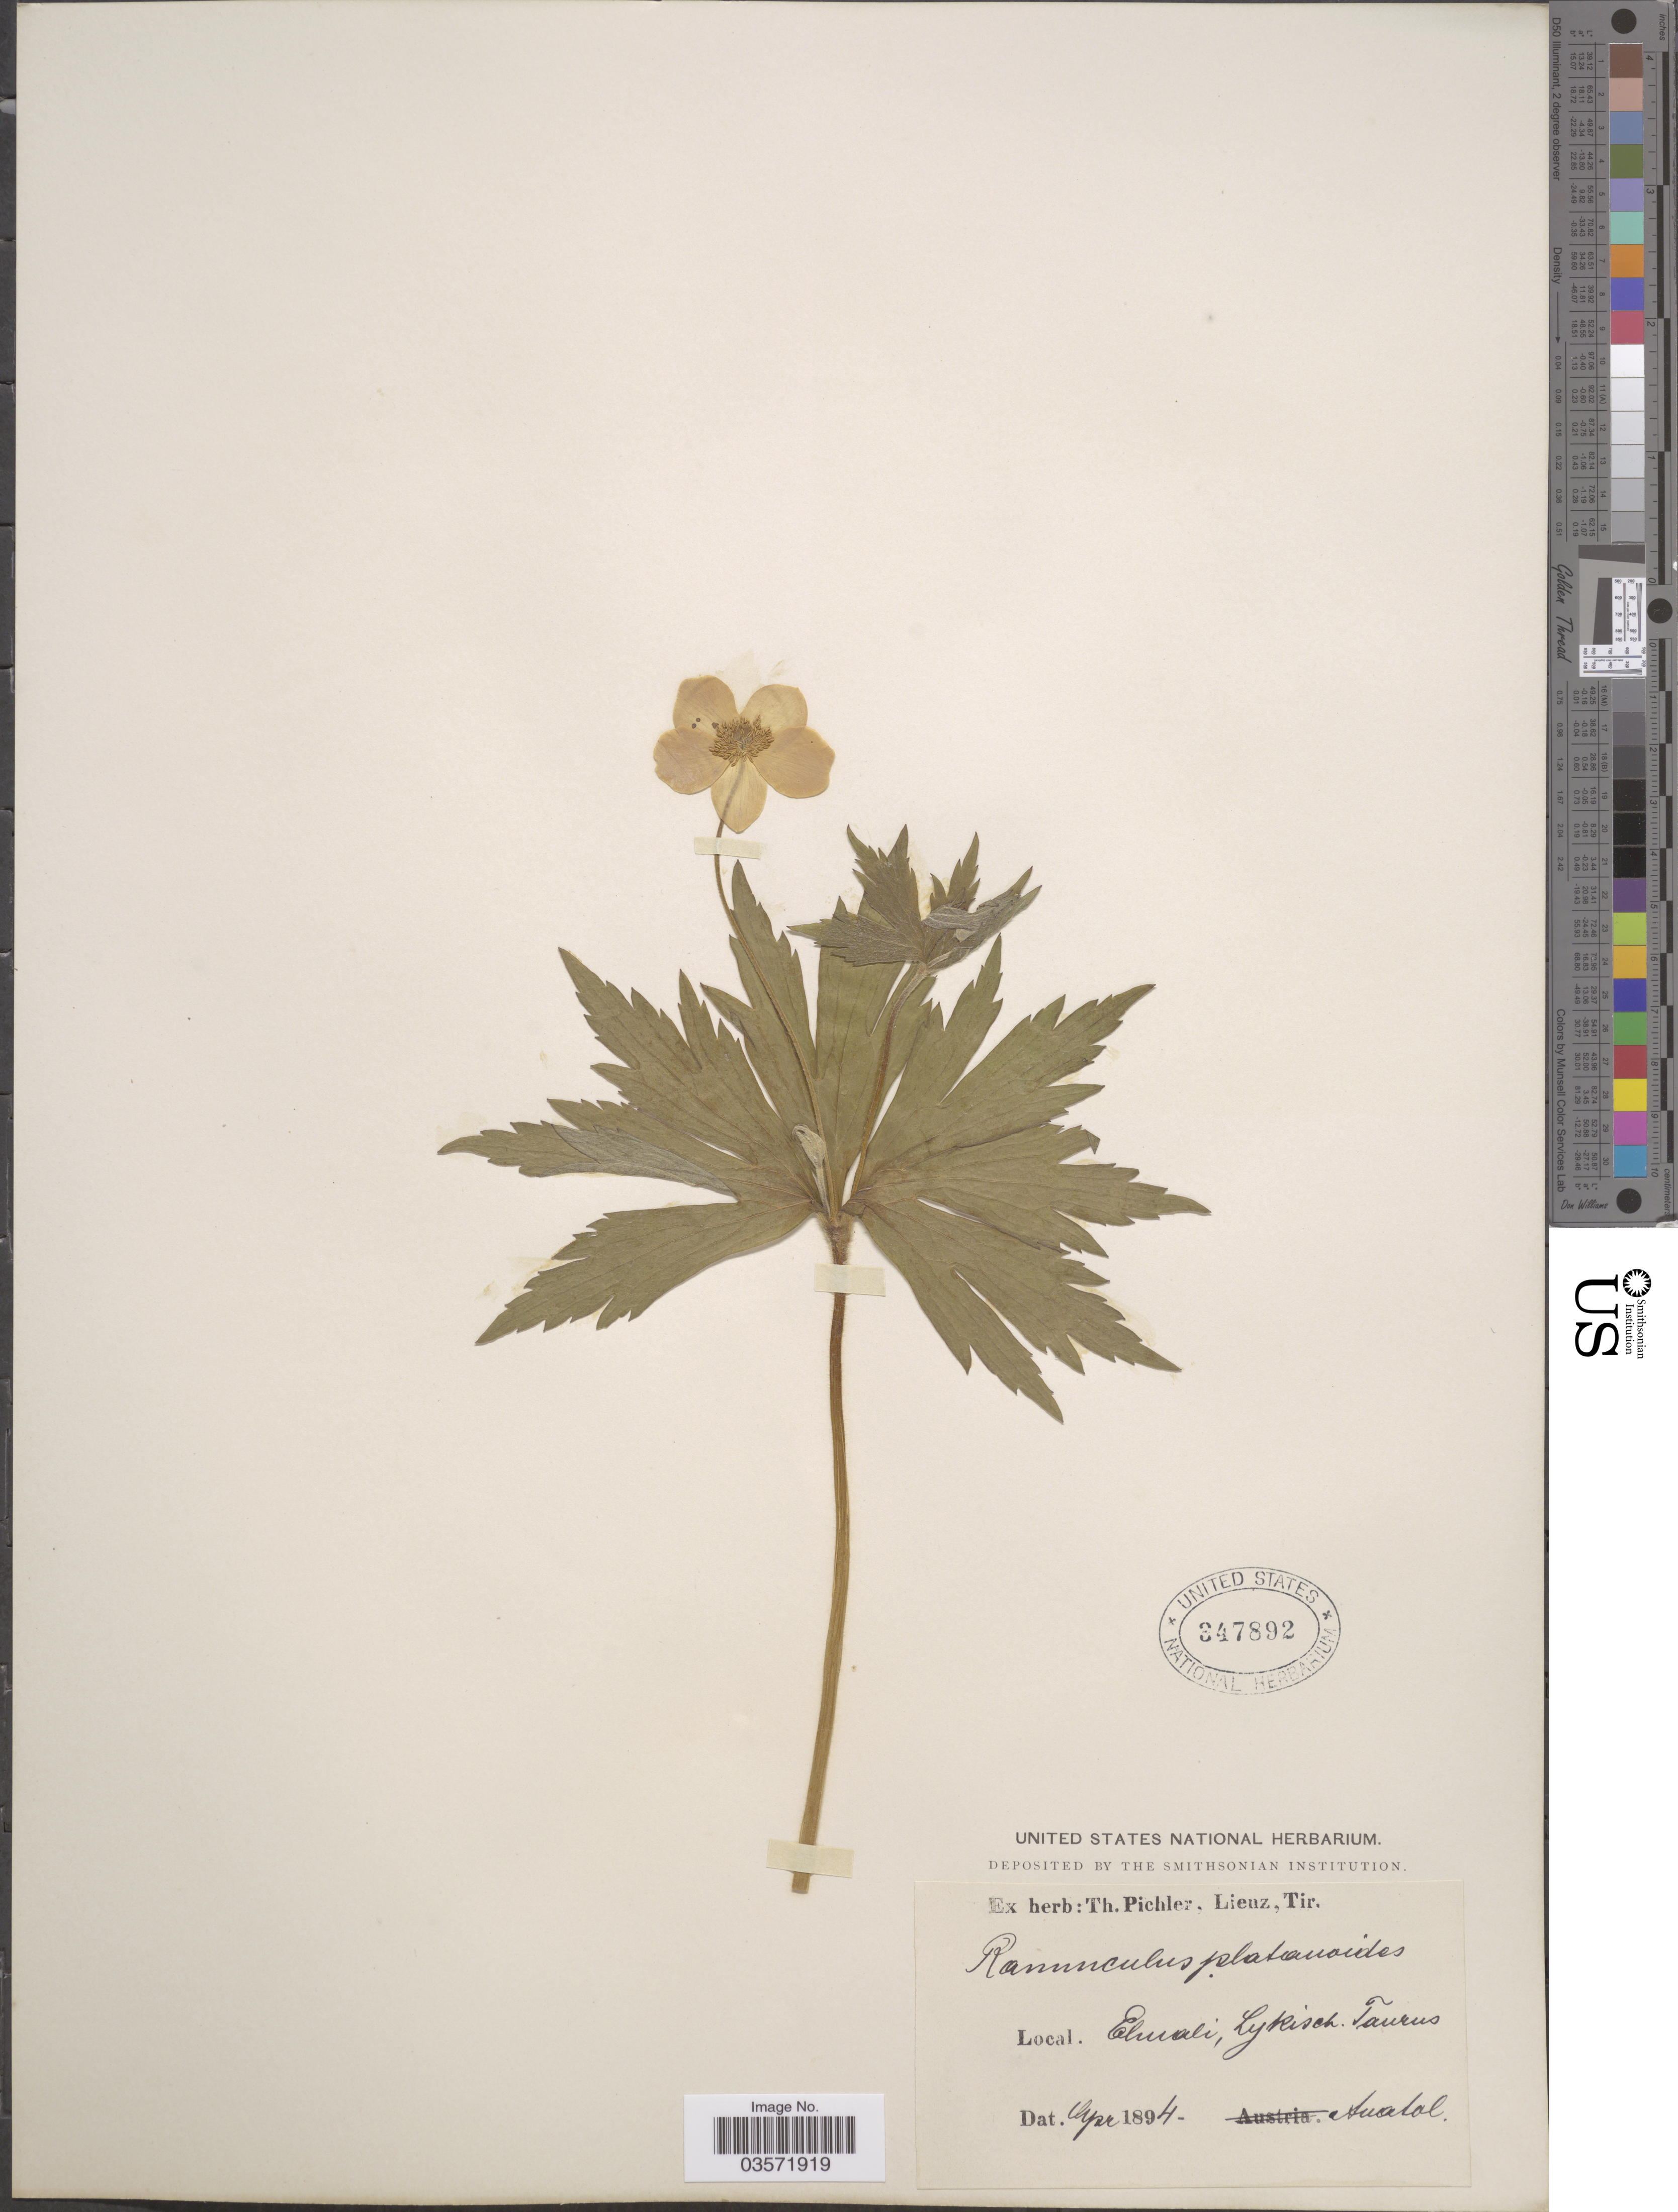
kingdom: Plantae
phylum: Tracheophyta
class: Magnoliopsida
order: Ranunculales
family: Ranunculaceae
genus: Ranunculus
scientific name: Ranunculus platanoides, ined.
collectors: ex herb. T. Pichler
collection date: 1894-04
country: Turkey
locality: Elmali, Lykisch. Taurus. Anatol.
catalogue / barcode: US 347892